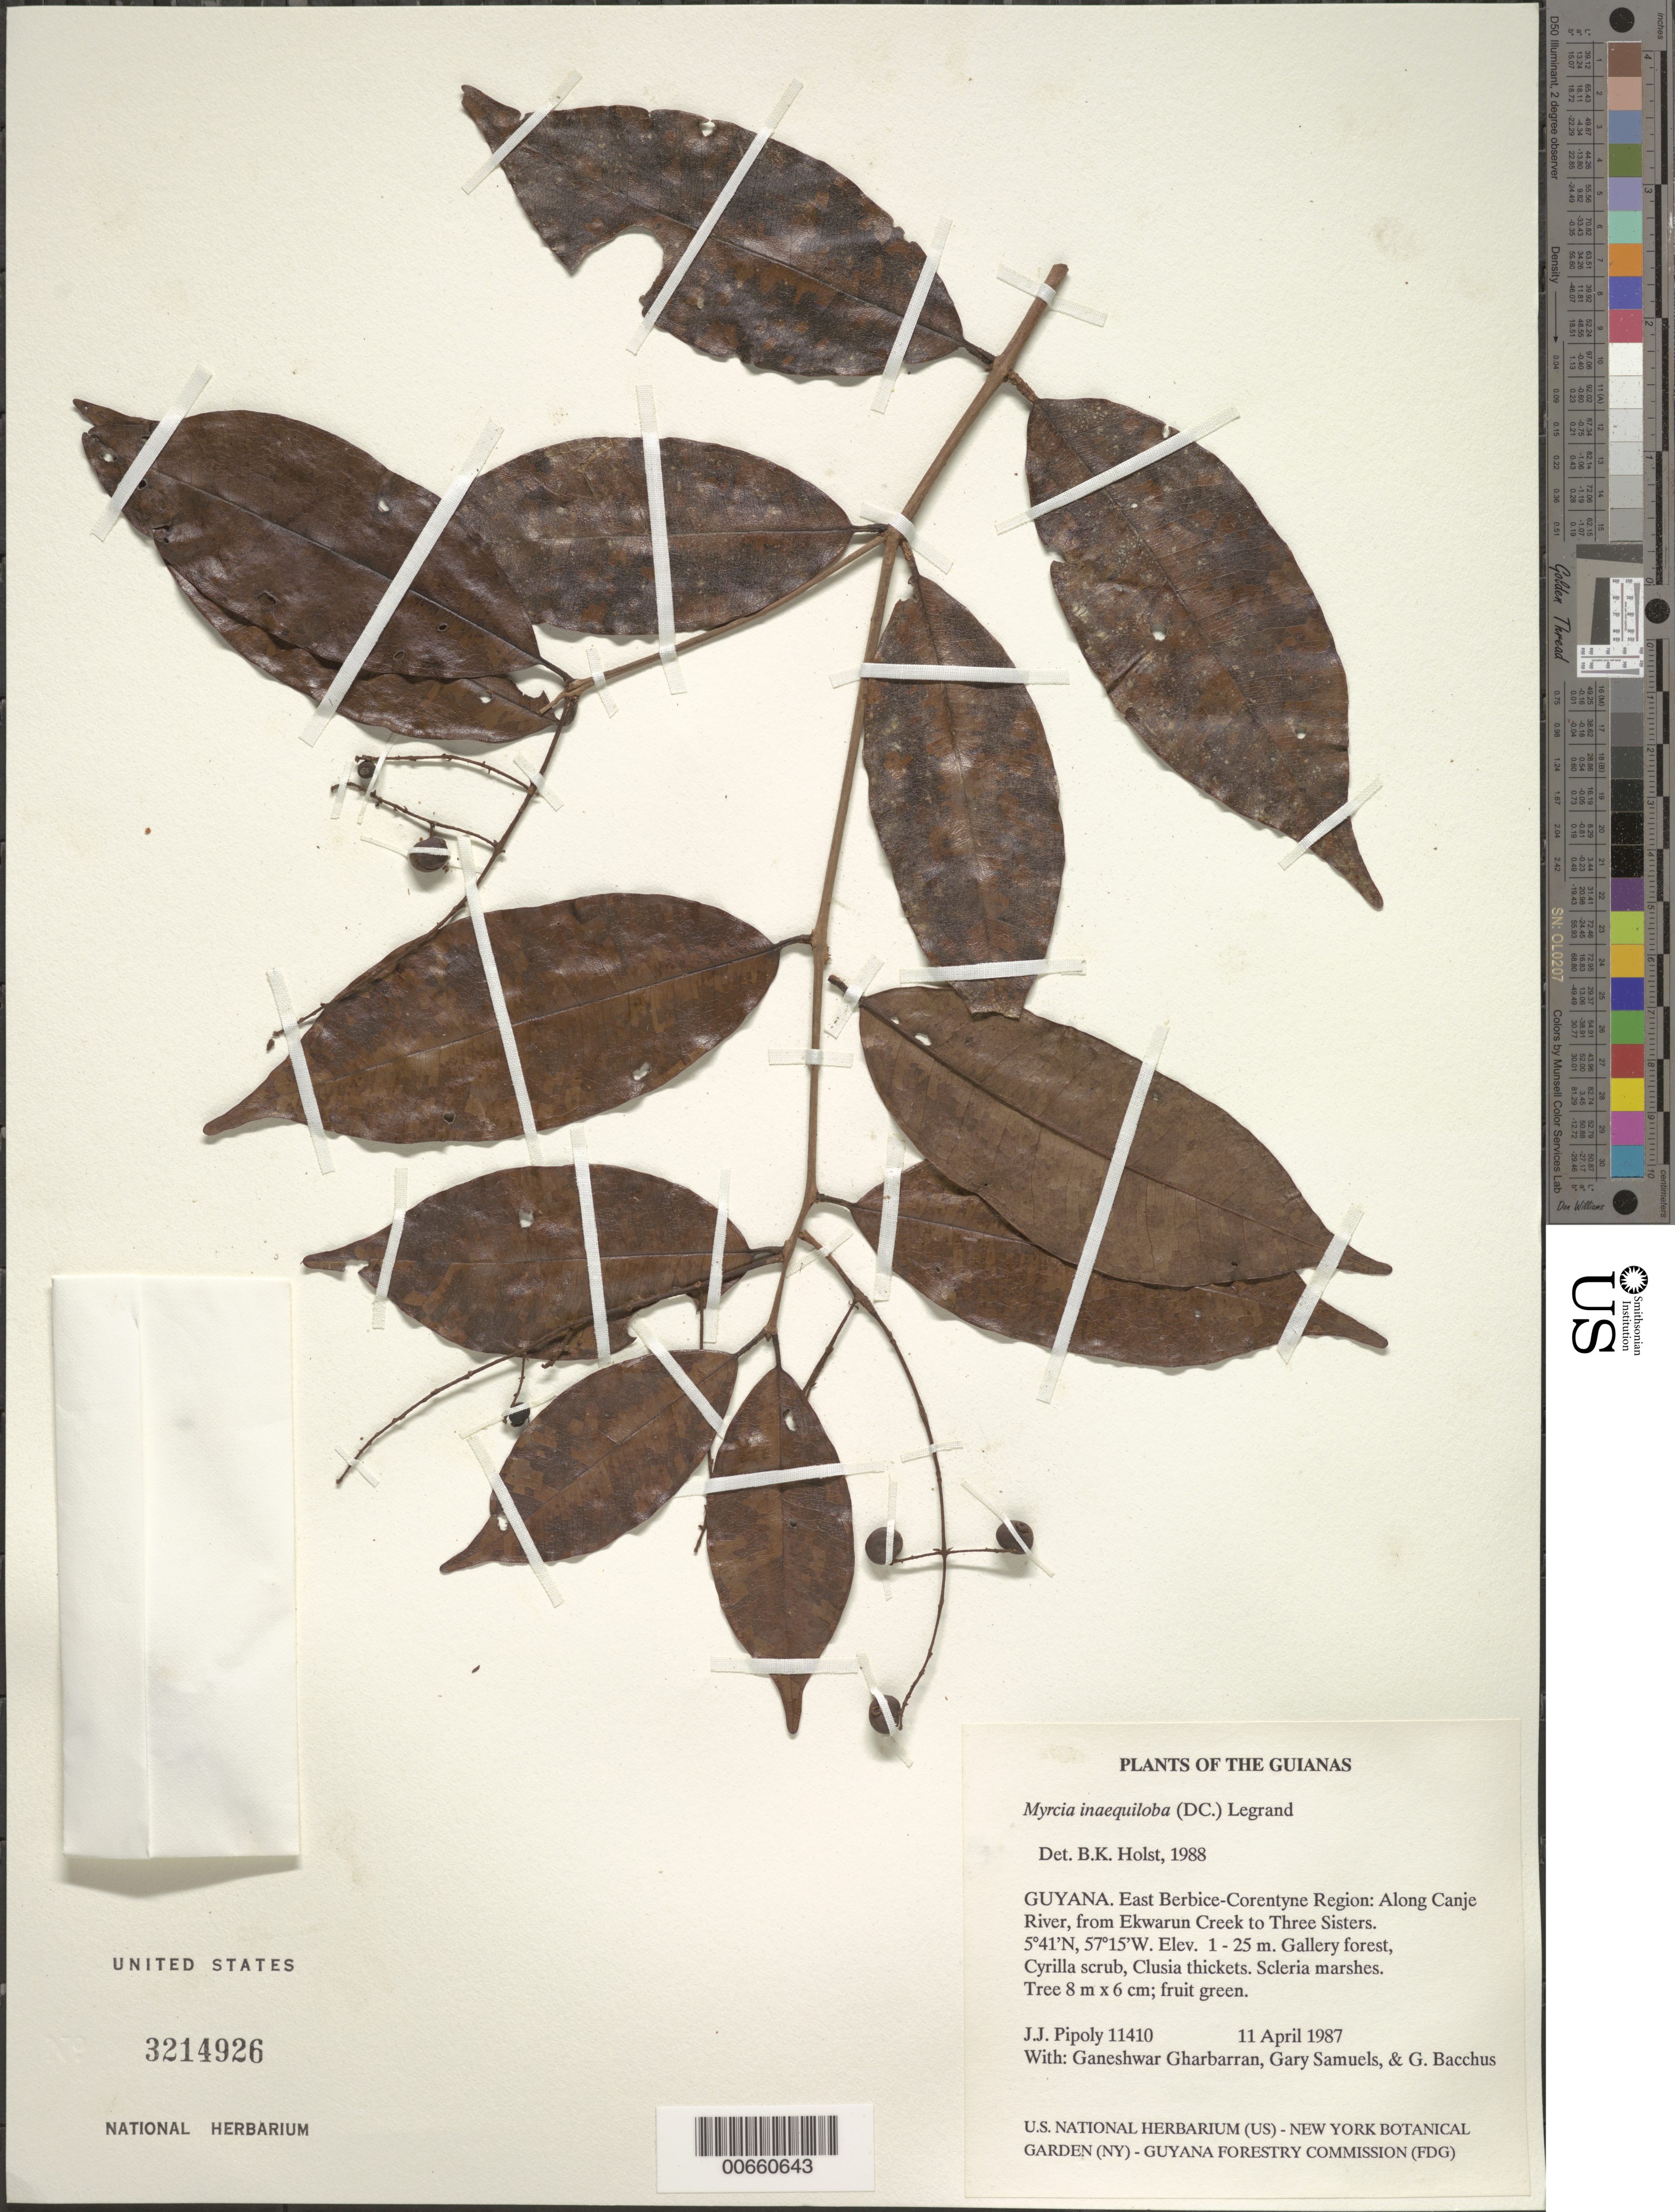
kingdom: Plantae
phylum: Tracheophyta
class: Magnoliopsida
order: Myrtales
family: Myrtaceae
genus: Myrcia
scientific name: Myrcia inaequiloba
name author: (DC.) D. Legrand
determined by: Holst, Bruce K.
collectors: J. J. Pipoly, G. Gharbarran, G. Samuels & G. Bacchus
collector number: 11410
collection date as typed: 11 April 1987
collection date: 1987-04-11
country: Guyana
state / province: E. Berbice-Corentyne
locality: Along Canje River, from Ekwarun Creek to Three Sisters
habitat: Gallery forest, Cyrilla scrub, Clusia thickets. Scleria marshes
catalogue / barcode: US 3214926